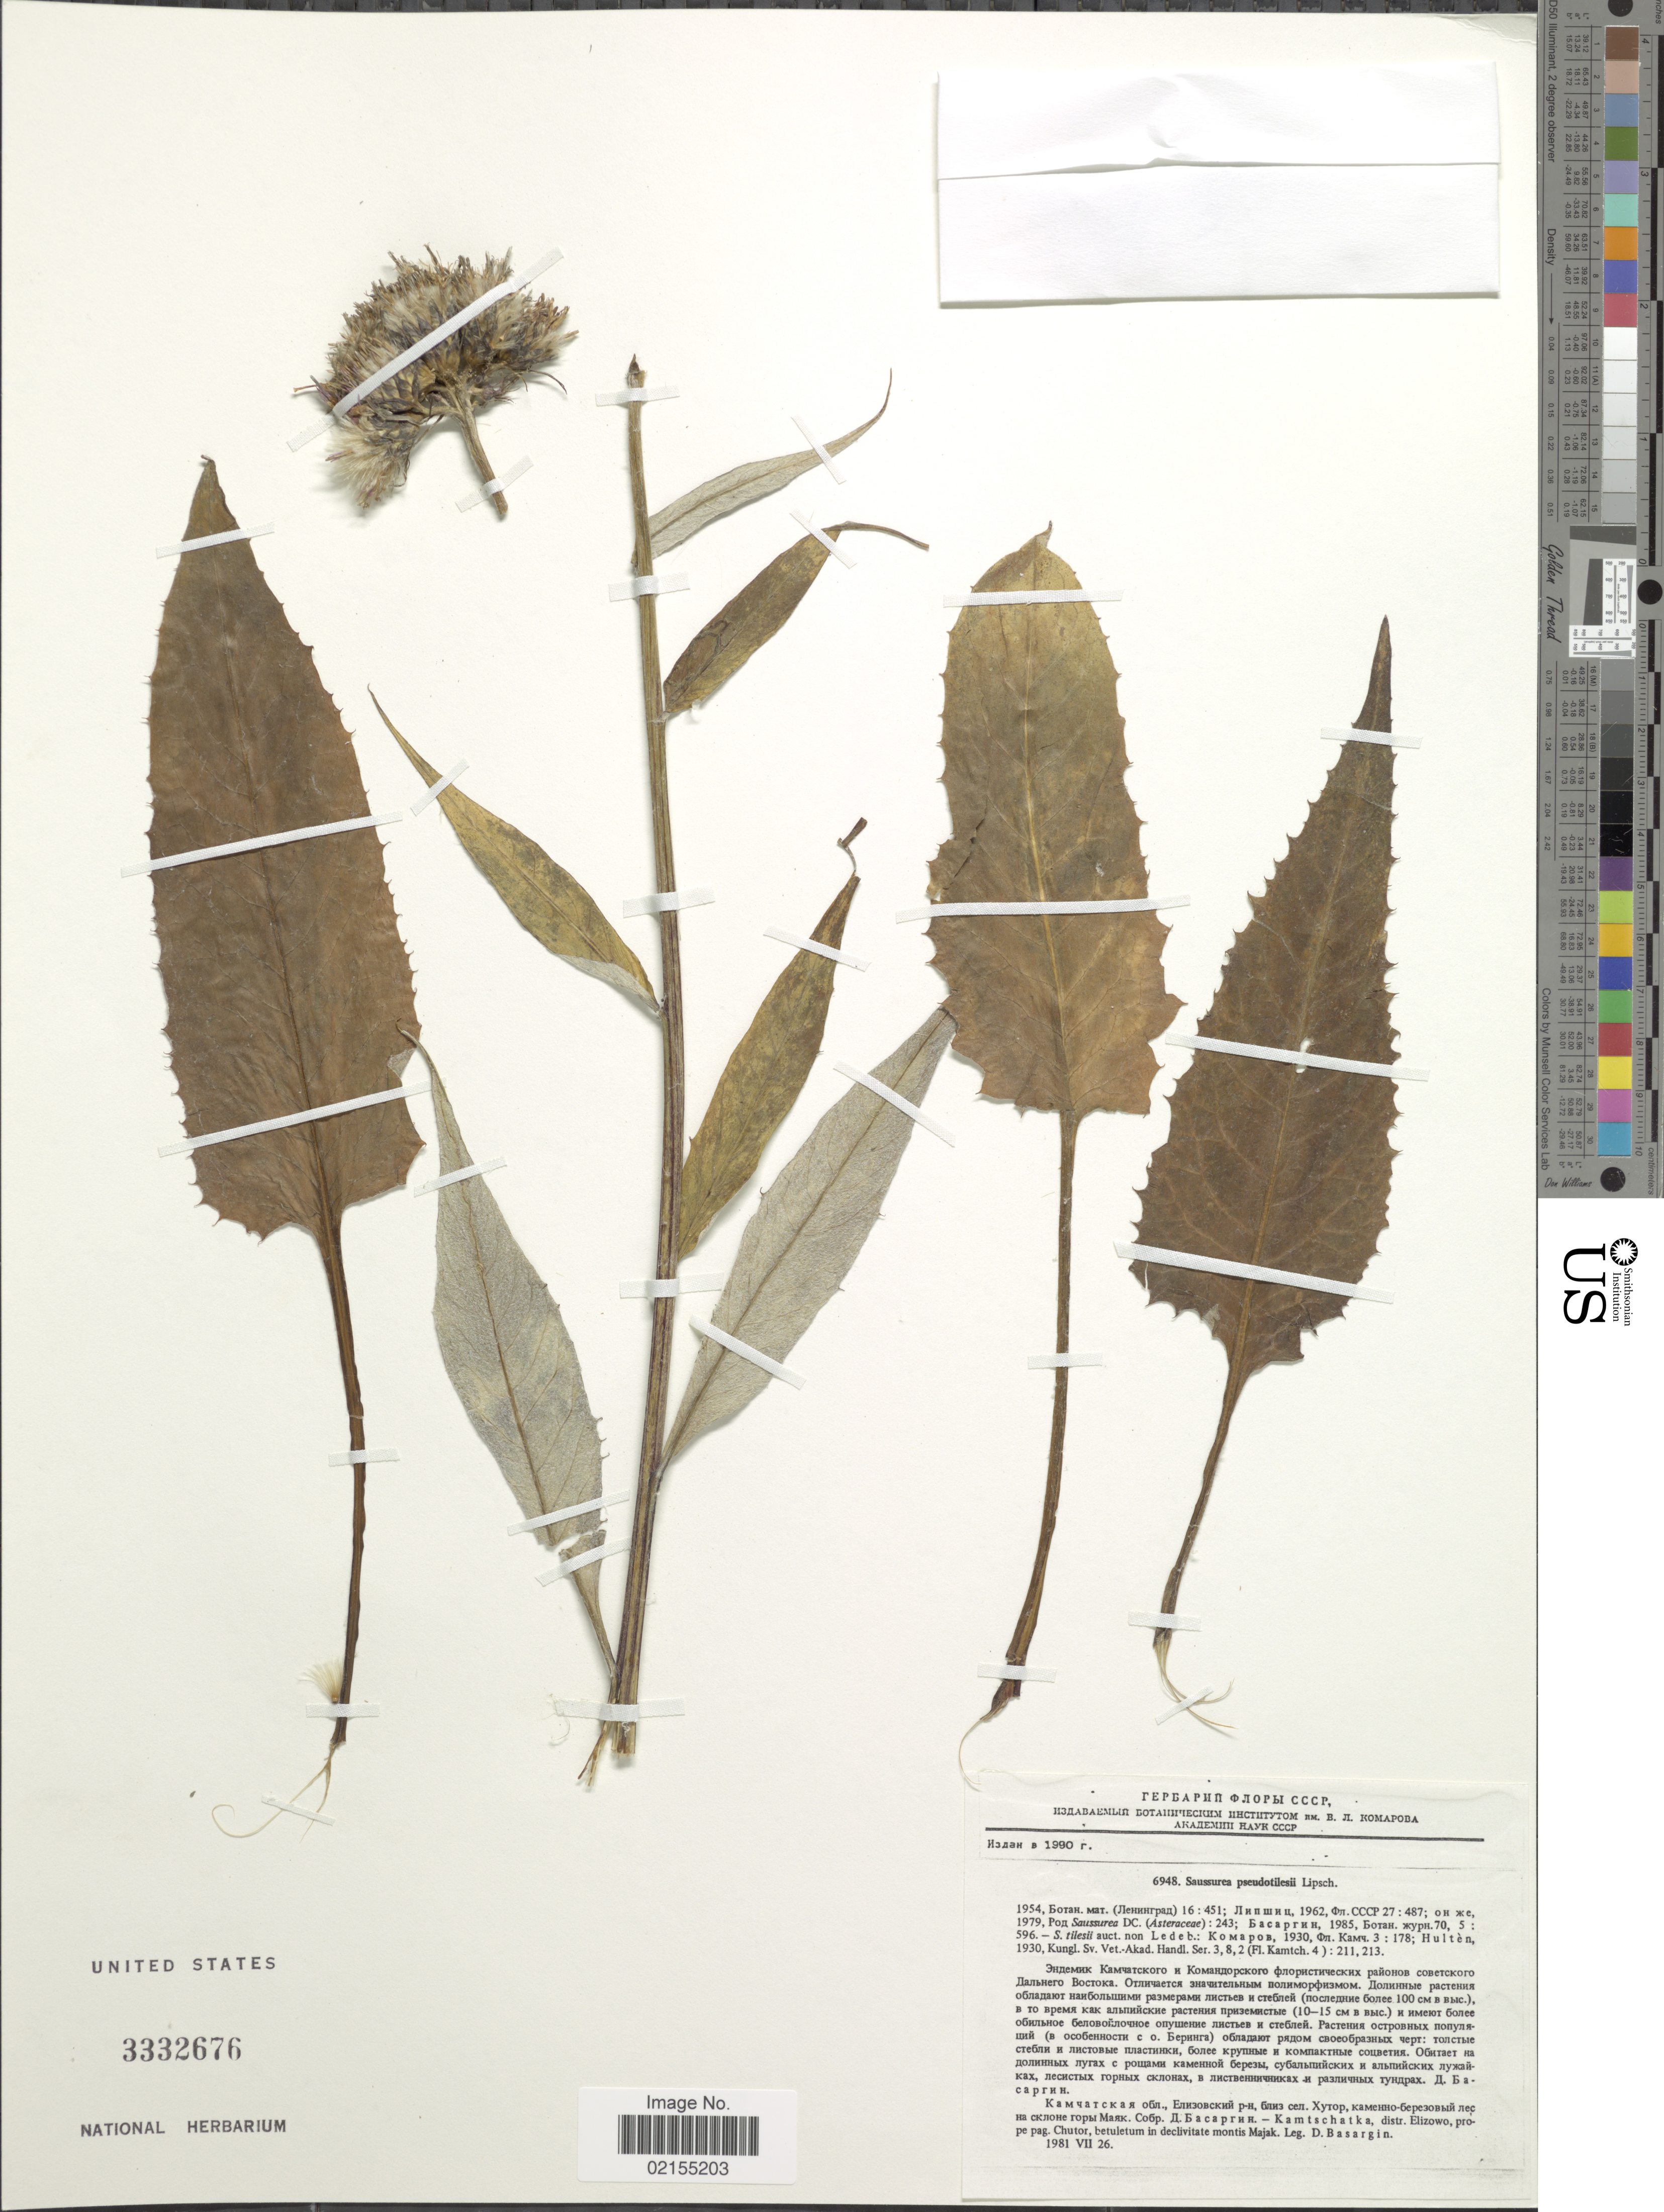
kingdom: Plantae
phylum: Tracheophyta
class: Magnoliopsida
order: Asterales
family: Asteraceae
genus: Saussurea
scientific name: Saussurea pseudotilesii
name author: Lipsch.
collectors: D. Basargin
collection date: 1981-07-26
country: Russian Federation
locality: Kamtschatka, distr. Elizowo, prope pag. Chutor, betuletum in dliclivitate montis Majak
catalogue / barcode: US 33312676